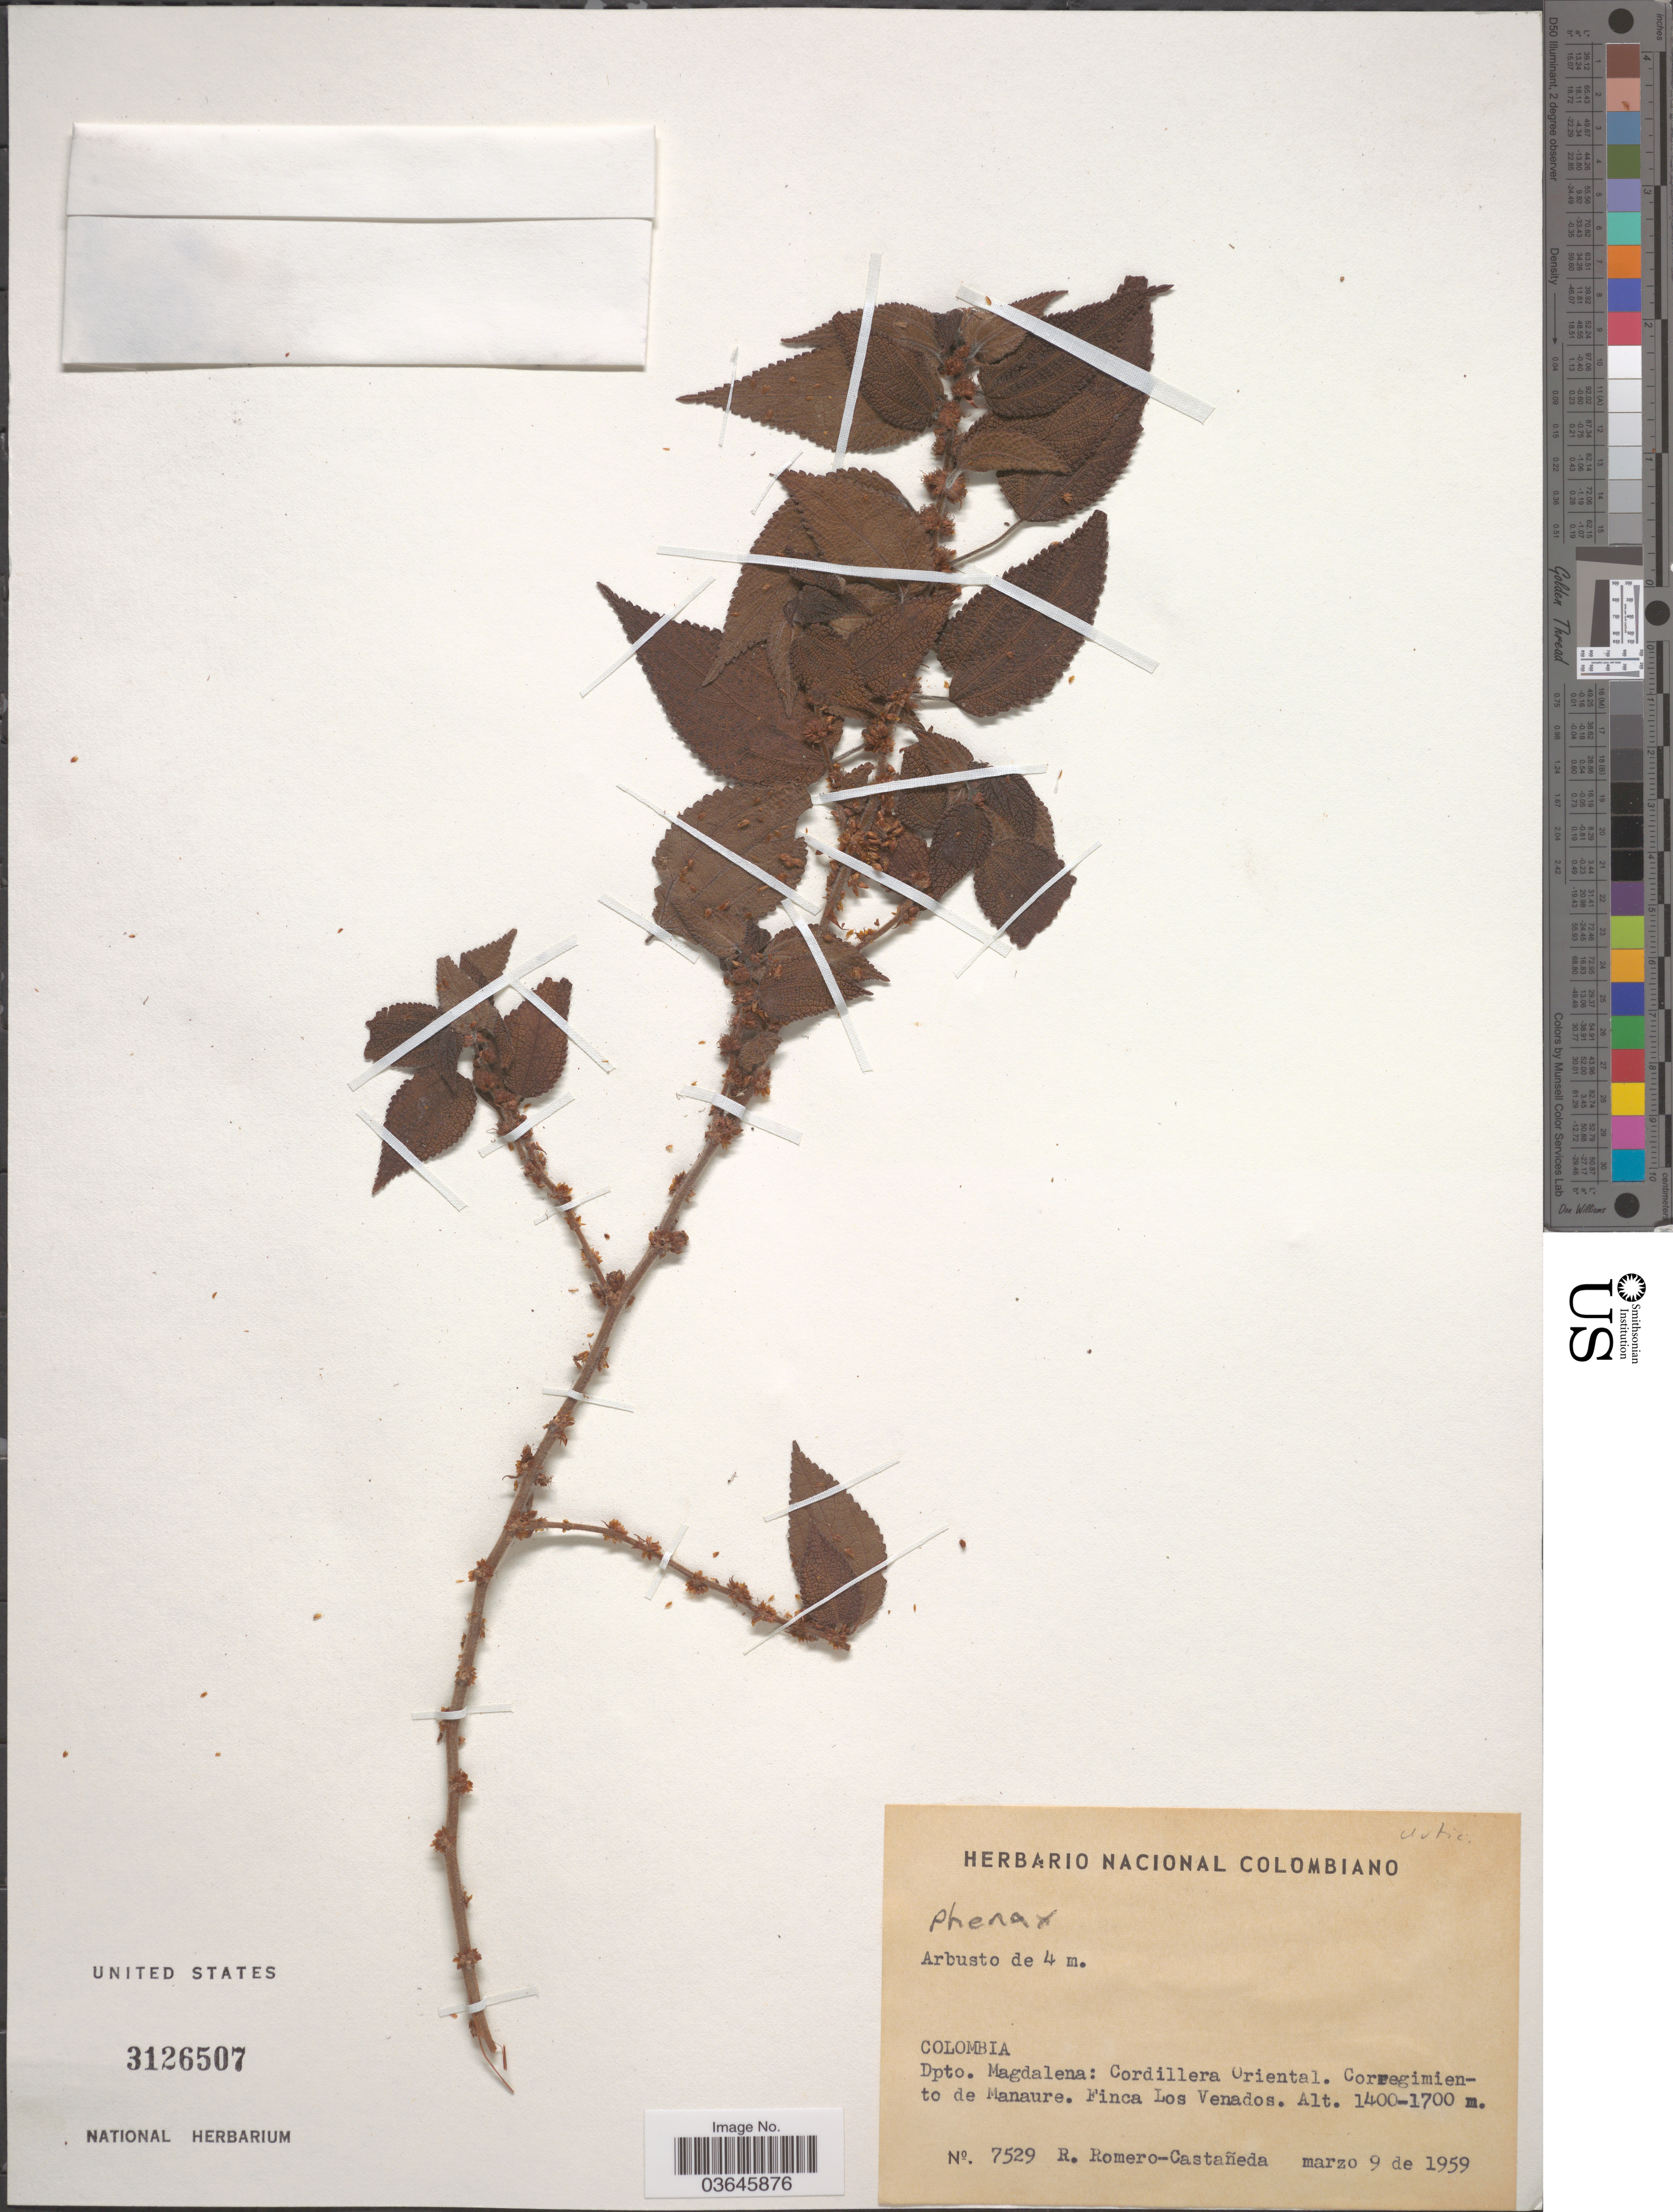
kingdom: Plantae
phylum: Tracheophyta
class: Magnoliopsida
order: Rosales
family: Urticaceae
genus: Phenax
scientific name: Phenax sp.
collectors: R. Romero Castañeda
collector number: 7529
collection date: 1959-03-09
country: Colombia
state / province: Magdalena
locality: Dpto. Magdalena: Cordillera Oriental. Corregimiento de Manaure. Finca Los Venados.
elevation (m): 1400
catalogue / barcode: US 3126507